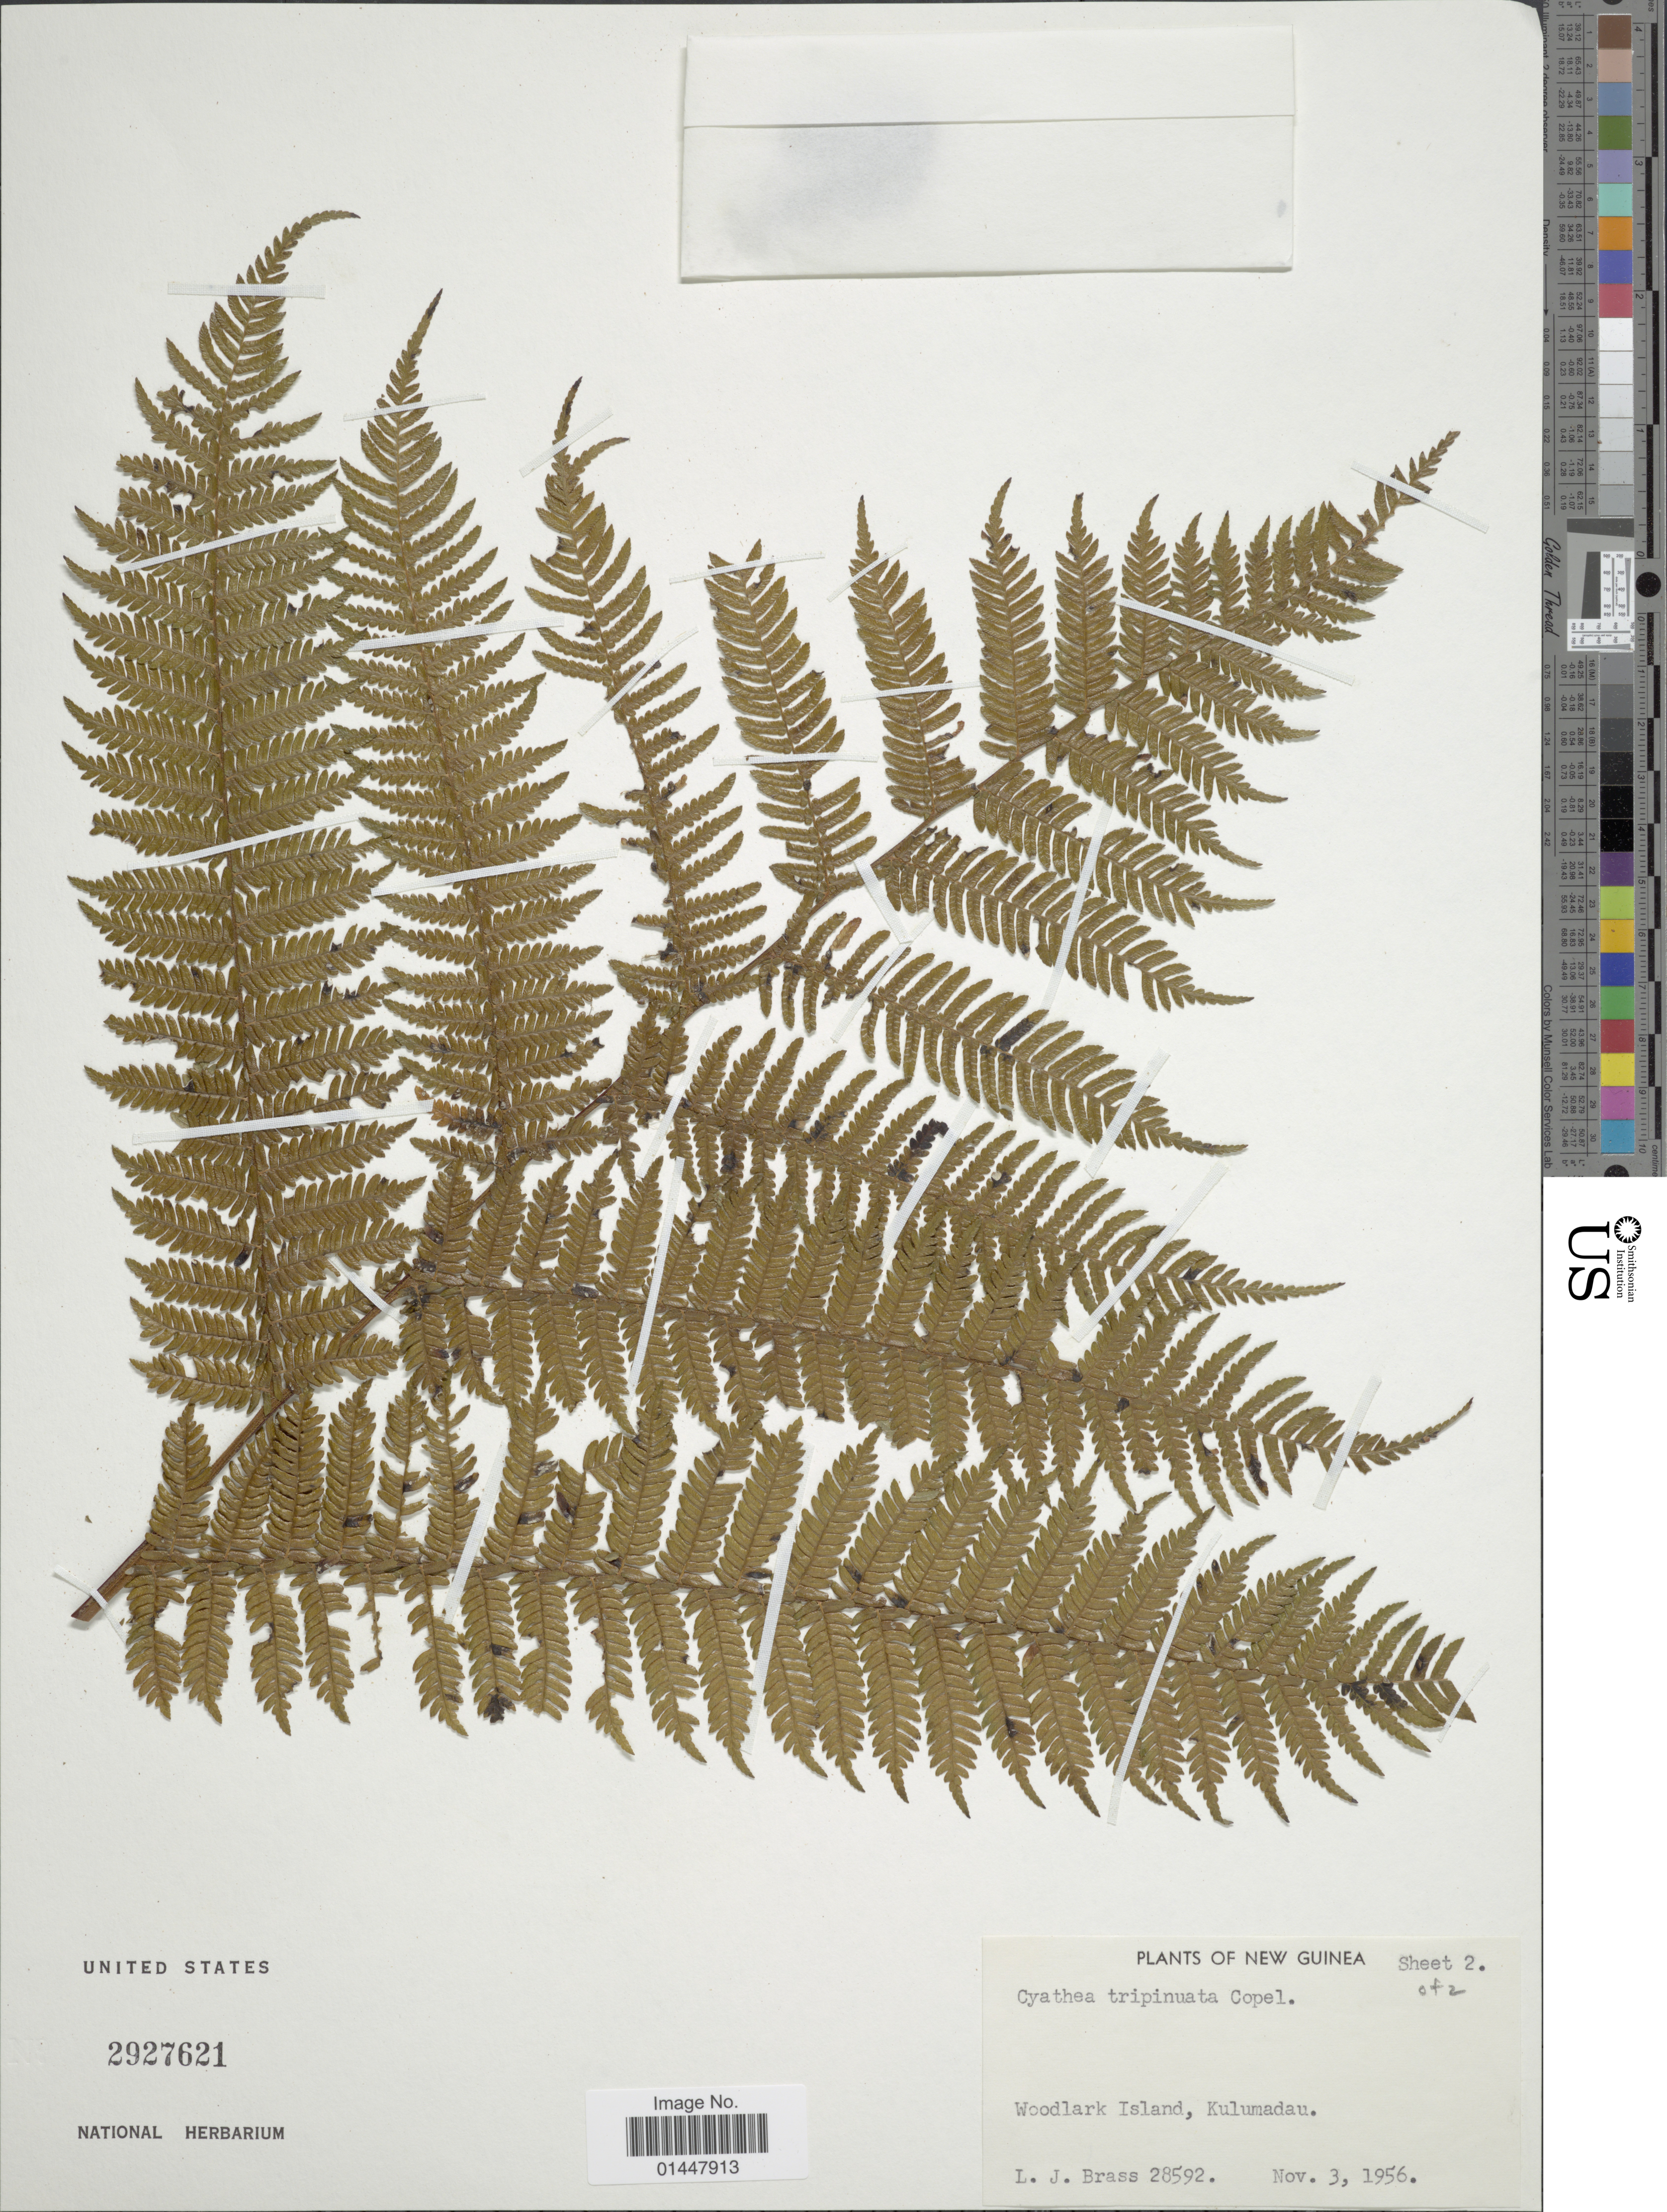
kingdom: Plantae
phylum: Tracheophyta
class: Polypodiopsida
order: Cyatheales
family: Cyatheaceae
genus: Sphaeropteris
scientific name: Sphaeropteris tripinnata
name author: (Copel.) R.M. Tryon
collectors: L. J. Brass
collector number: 28592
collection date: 1956-11-03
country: Papua New Guinea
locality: New Guinea, Woodlark, Kulumadau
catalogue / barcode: US 2927621